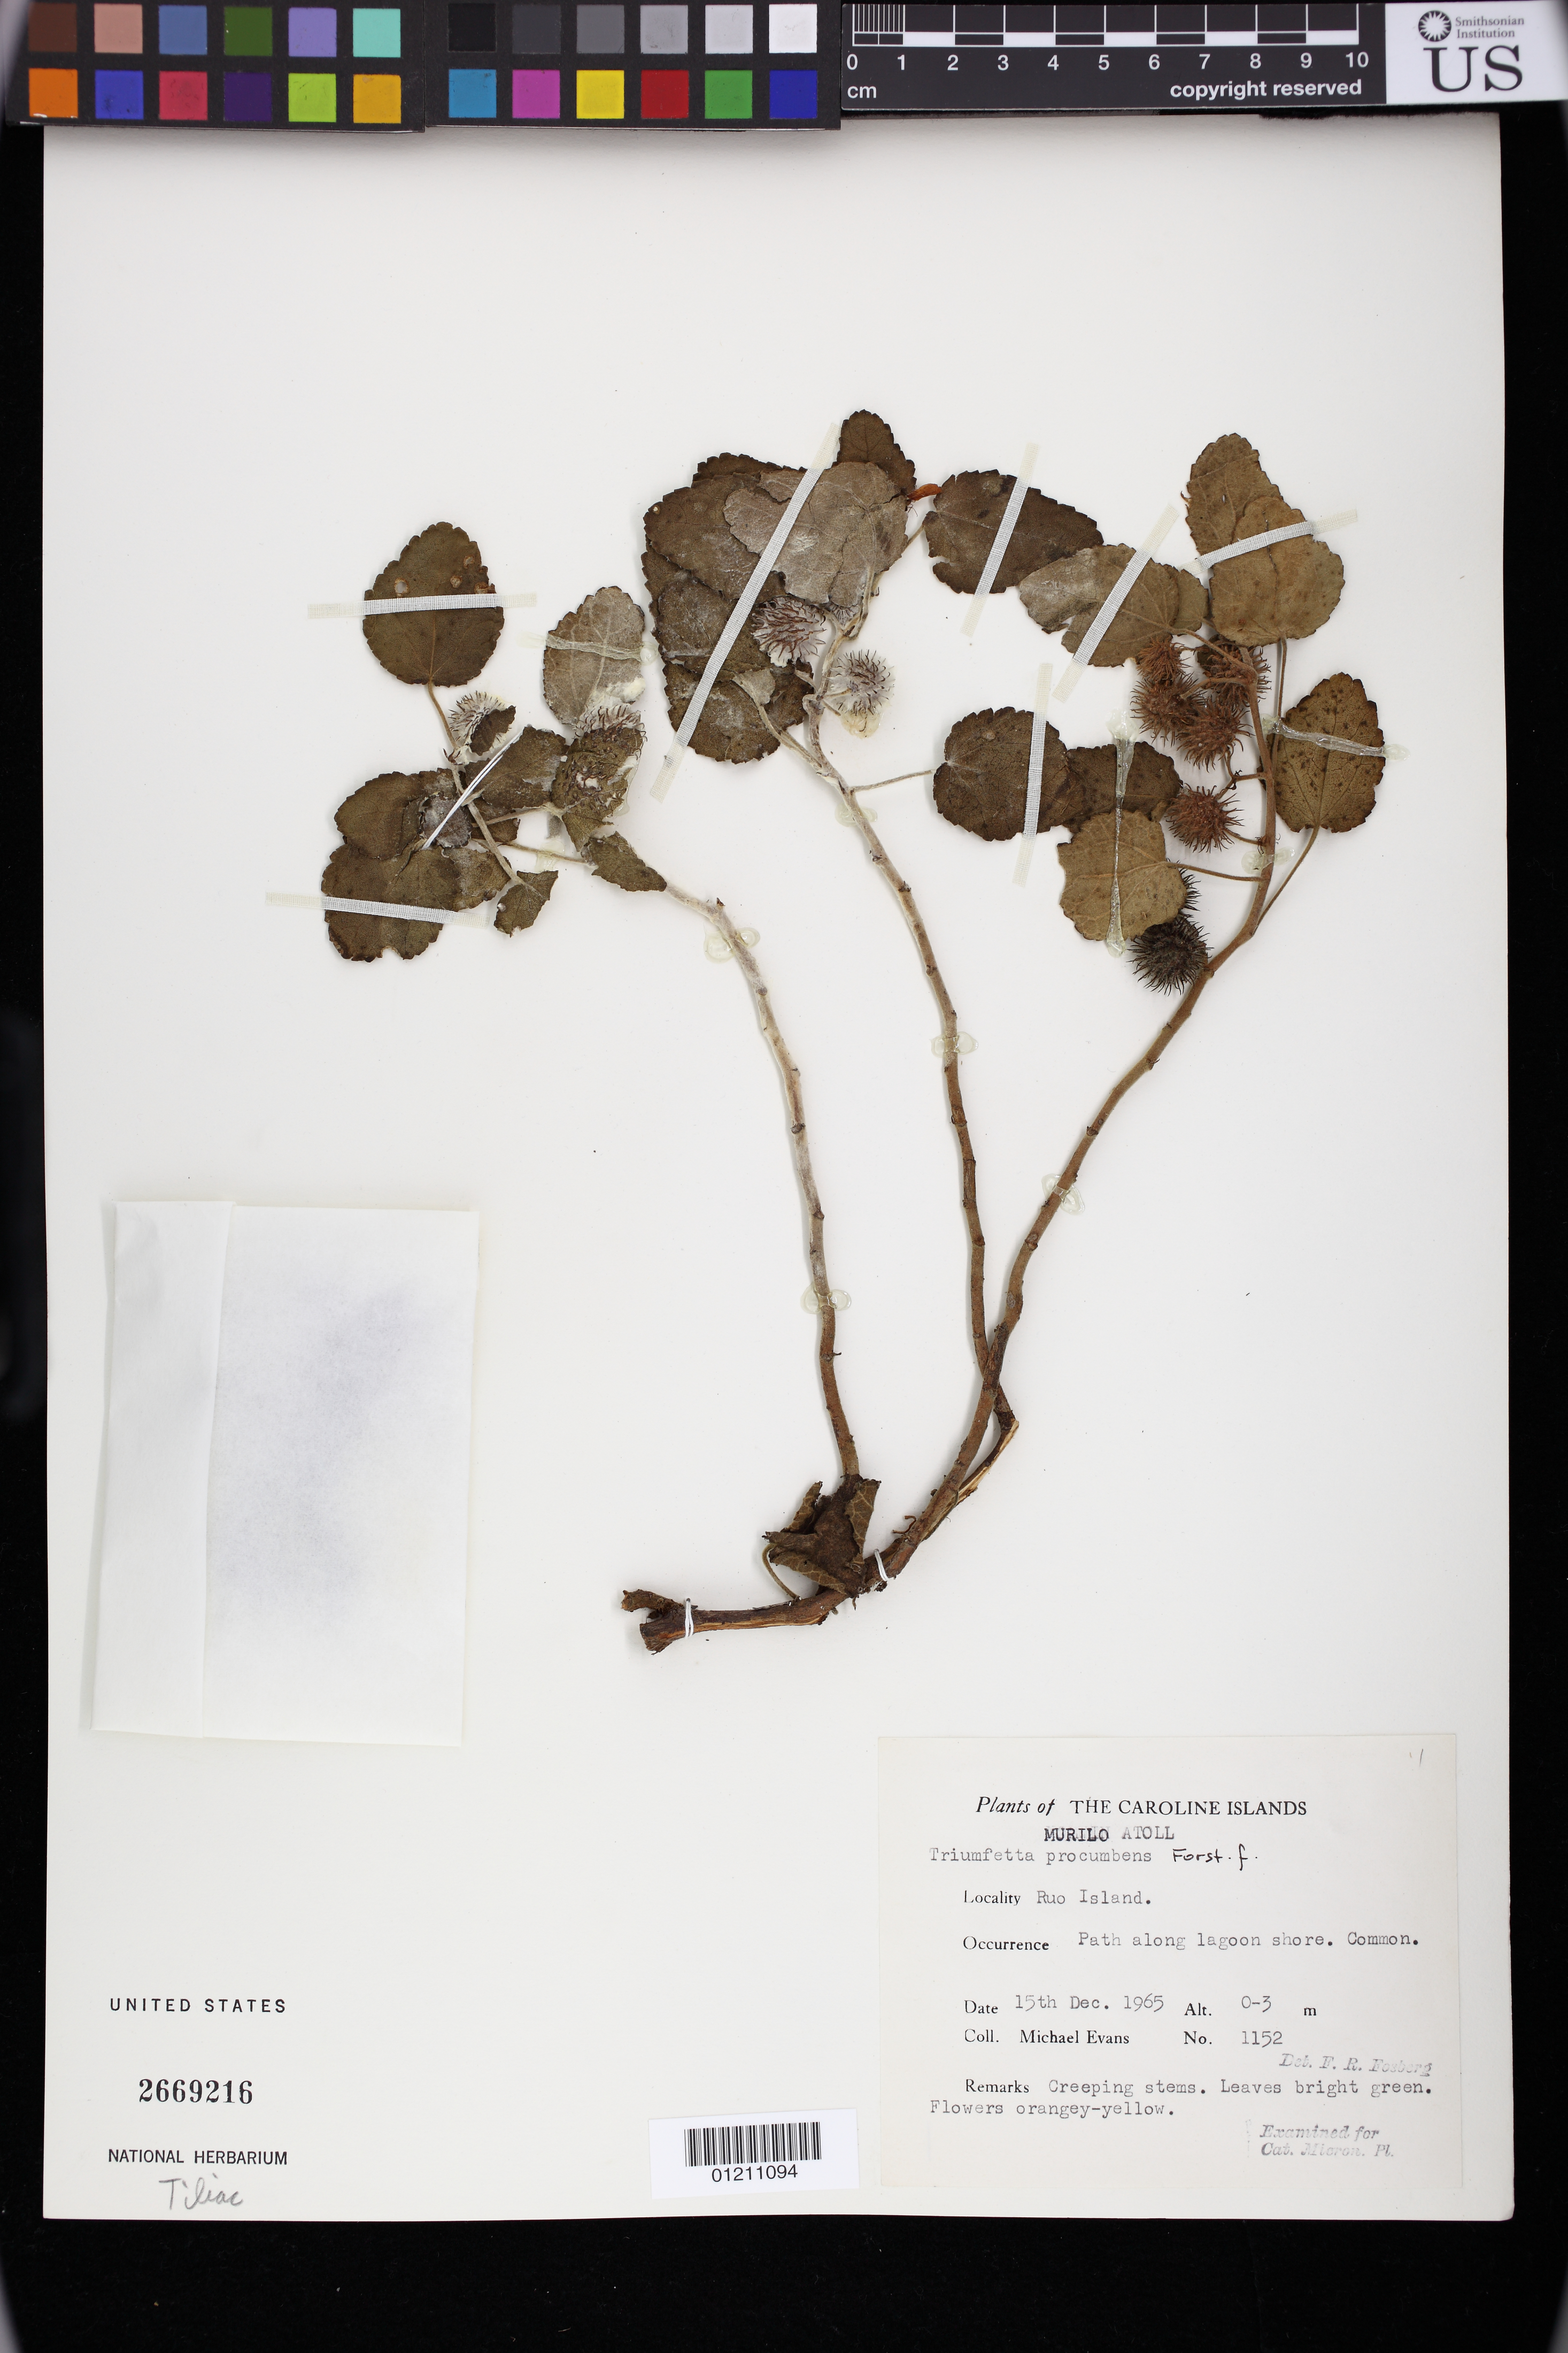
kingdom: Plantae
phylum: Tracheophyta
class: Magnoliopsida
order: Malvales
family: Malvaceae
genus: Triumfetta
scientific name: Triumfetta procumbens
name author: G. Forst.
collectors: M. Evans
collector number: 1152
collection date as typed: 15 Dec 1965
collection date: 1965-12-15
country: Micronesia, Federated States of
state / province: Truk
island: Murilo Atoll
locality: Caroline Islands: Murilo Atoll. Rup Island. Path along lagoon shore.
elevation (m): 0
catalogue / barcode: US 2669216